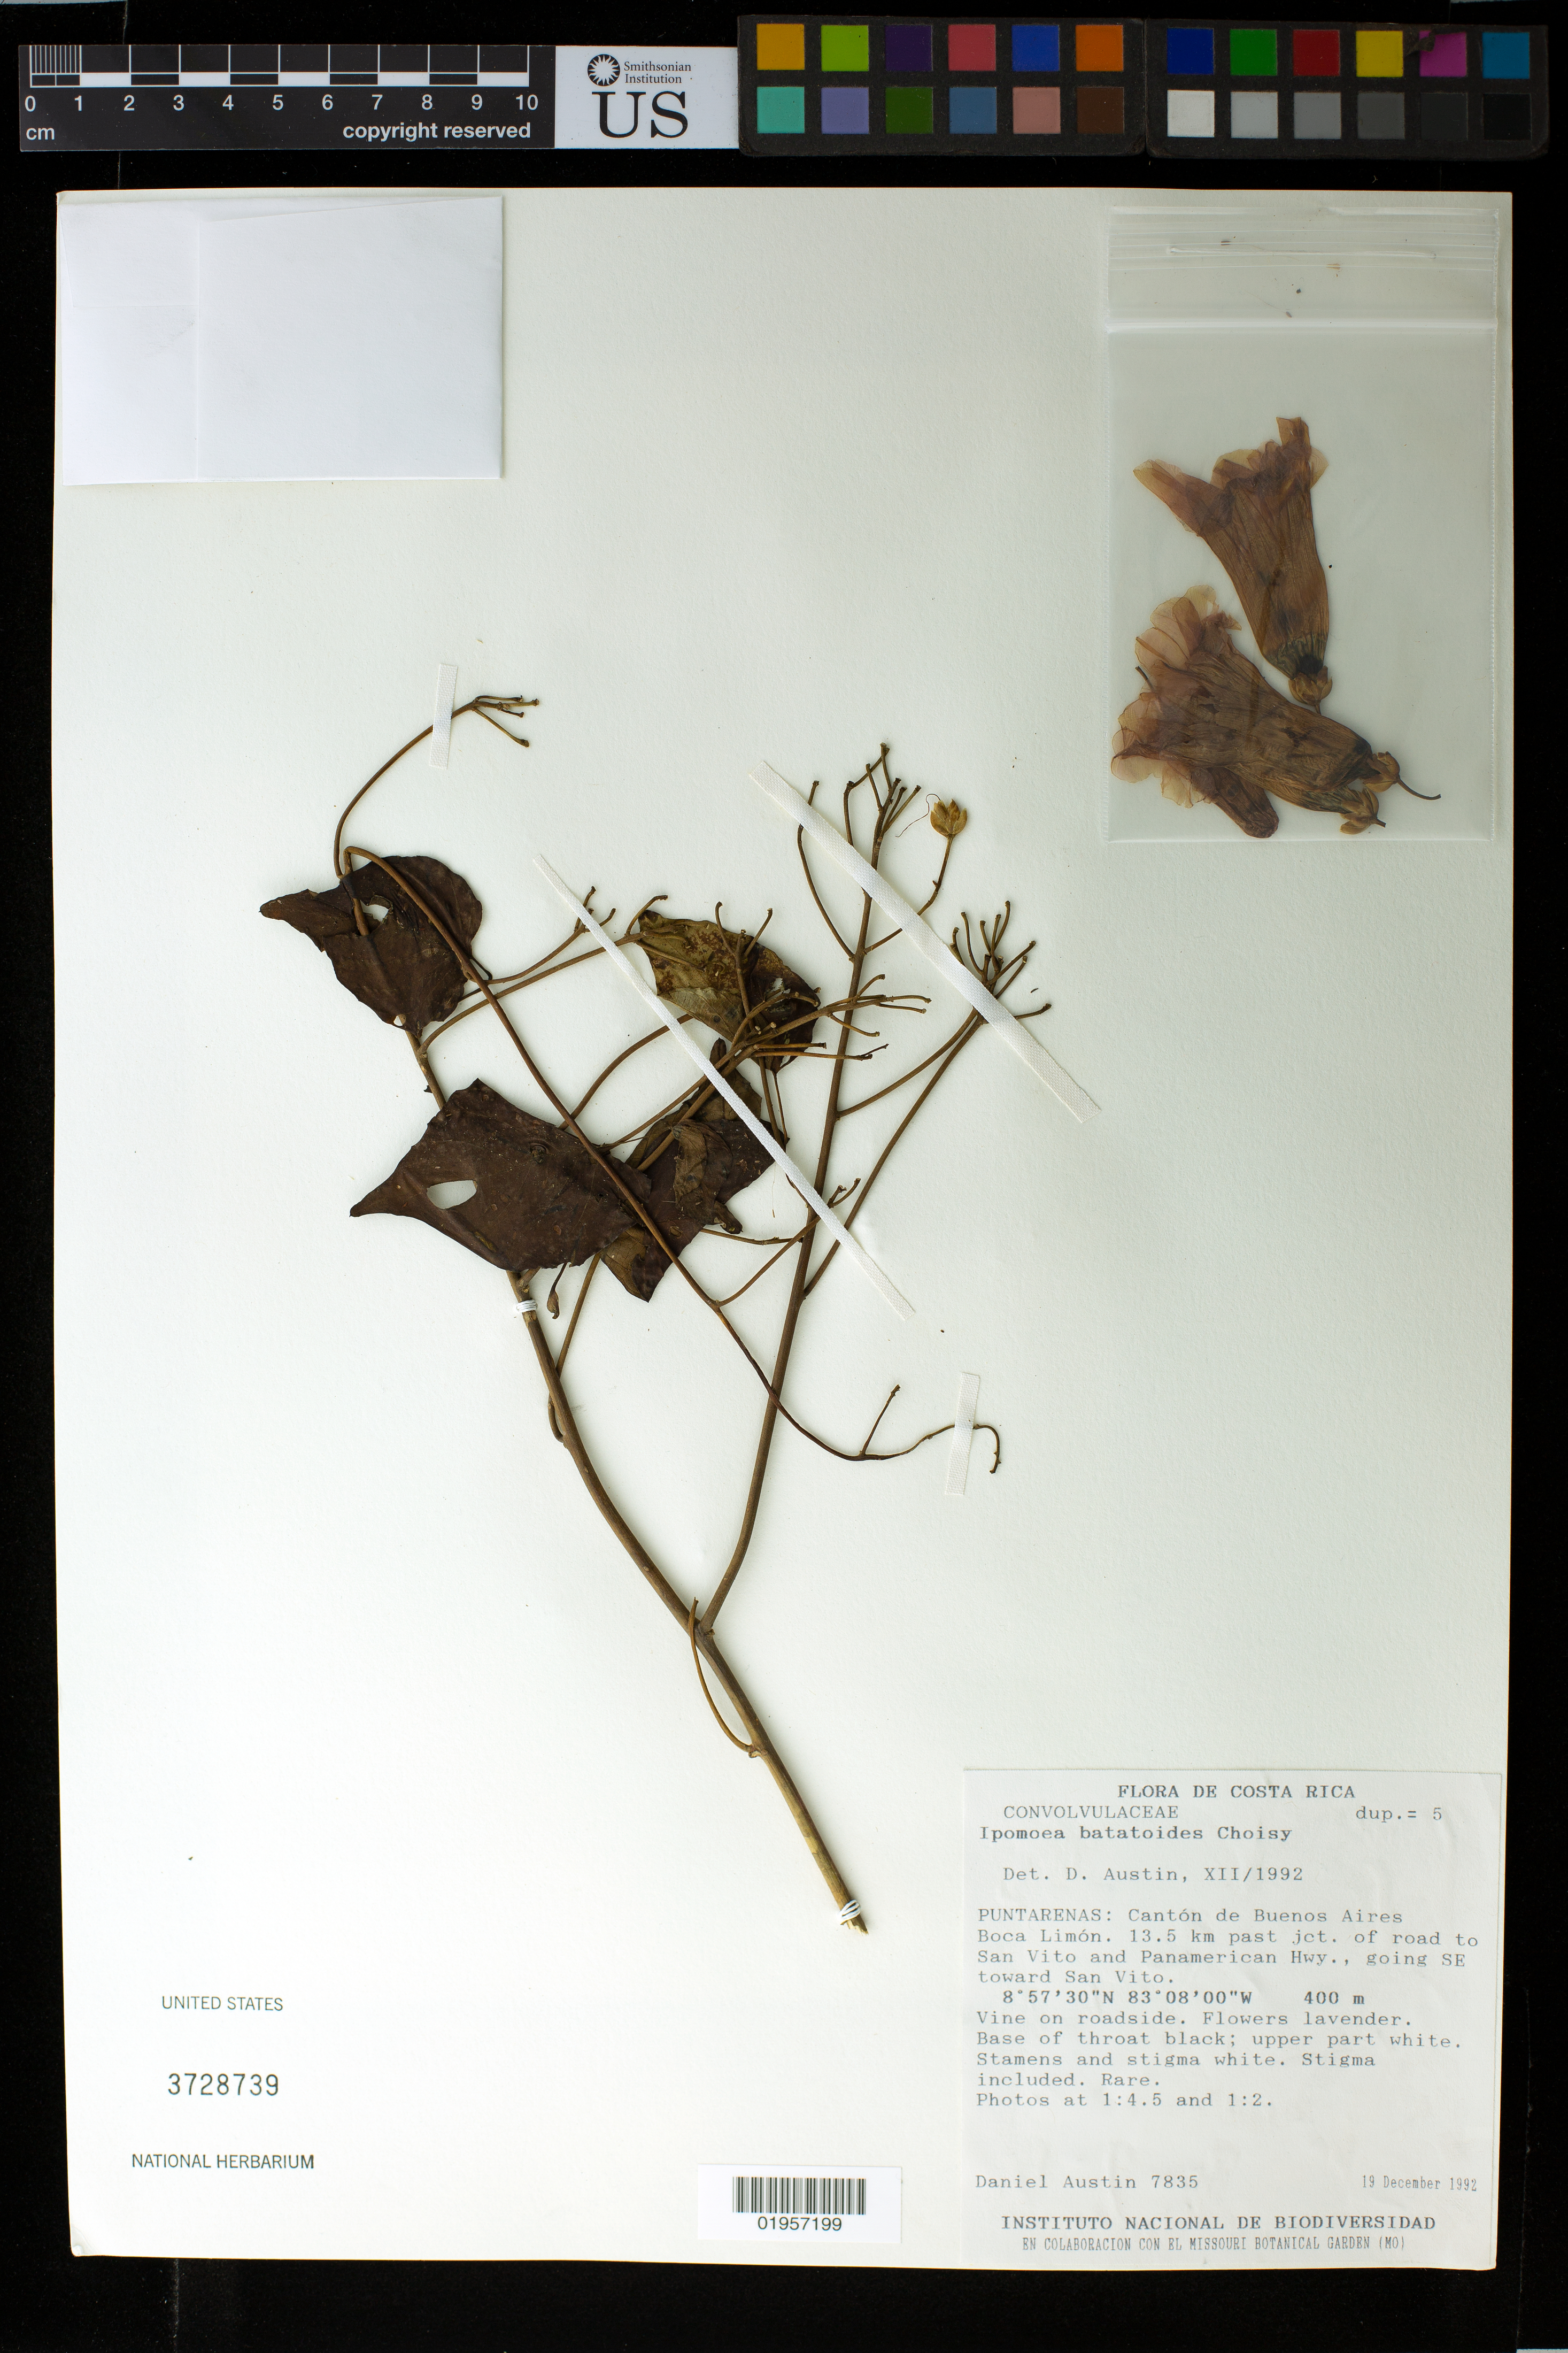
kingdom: Plantae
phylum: Tracheophyta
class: Magnoliopsida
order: Solanales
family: Convolvulaceae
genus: Ipomoea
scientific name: Ipomoea batatoides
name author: Choisy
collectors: D. Austin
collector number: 7835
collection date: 1992-12-19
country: Costa Rica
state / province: Puntarenas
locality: Canton de Buenos Aires, Boca Limon, 13.5 km past jct of road to San Vito and Panamerican Hwy., going SE toward San Vito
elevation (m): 400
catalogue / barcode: US 3728739